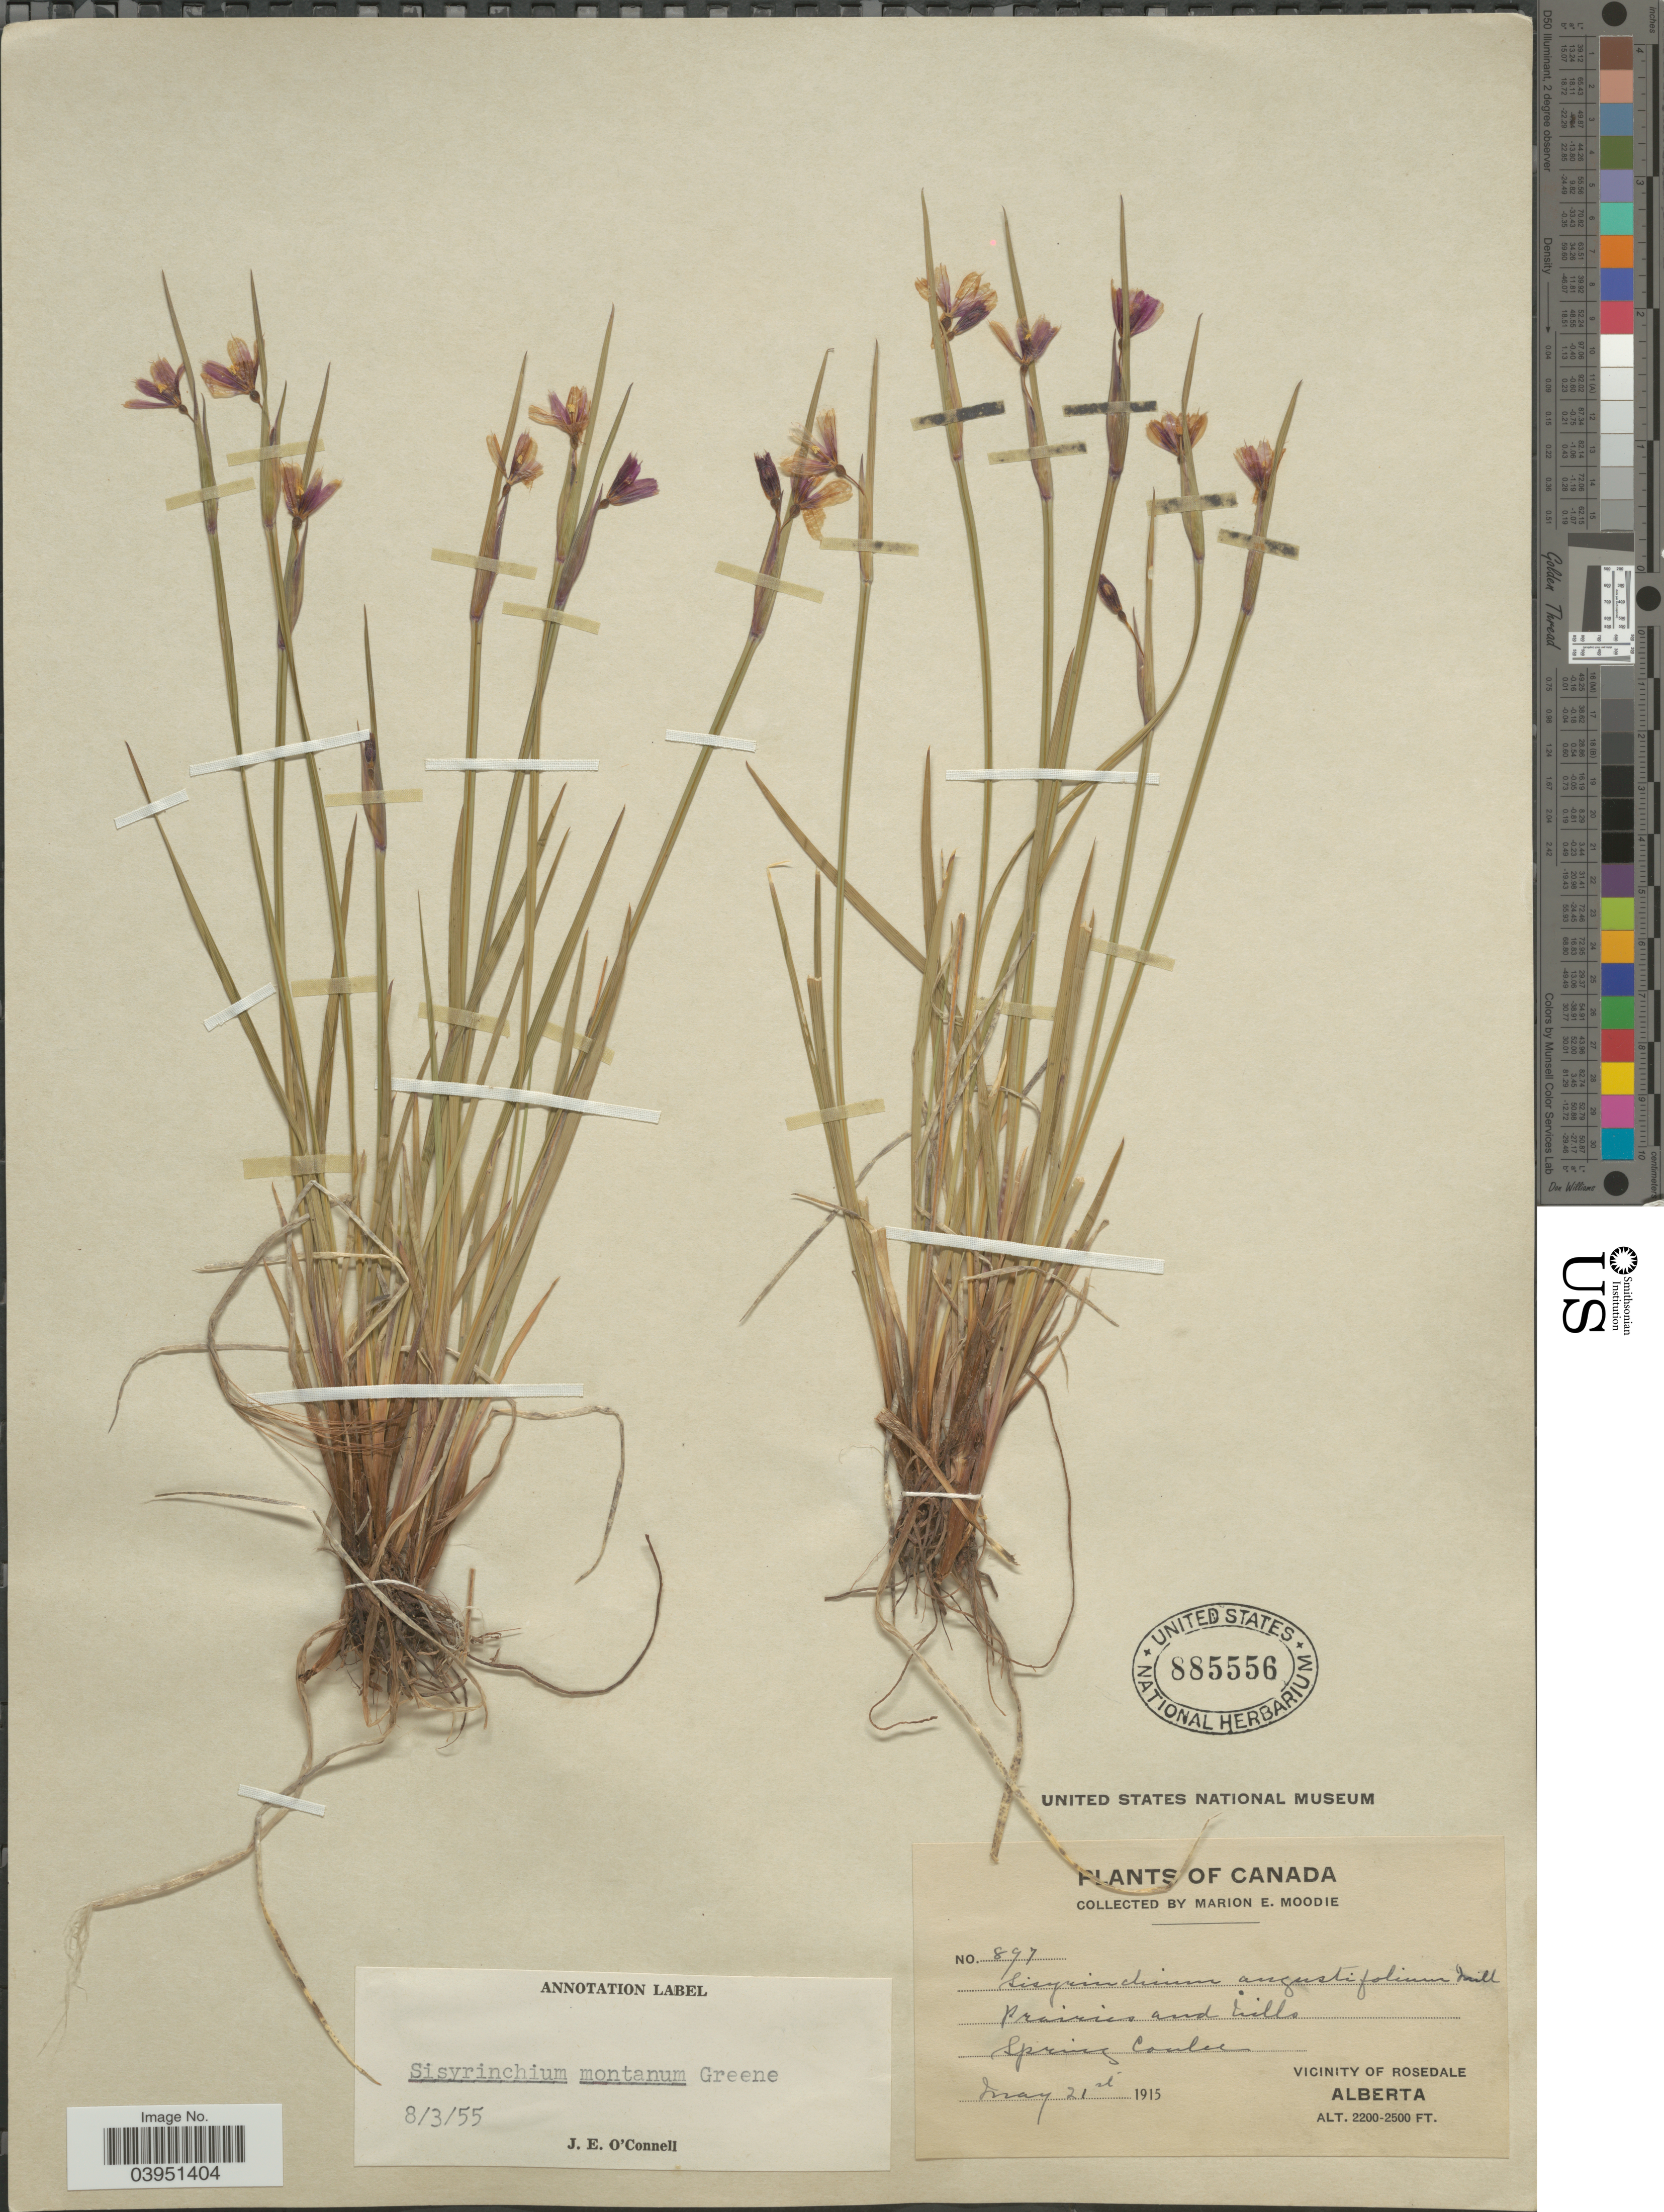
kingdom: Plantae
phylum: Tracheophyta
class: Liliopsida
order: Asparagales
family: Iridaceae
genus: Sisyrinchium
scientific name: Sisyrinchium montanum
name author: Greene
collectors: M. E. Moodie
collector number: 897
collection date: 1915-05-21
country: Canada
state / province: Alberta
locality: Spring Coulee. Vicinity of Rosedale.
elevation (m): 671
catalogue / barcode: US 885556